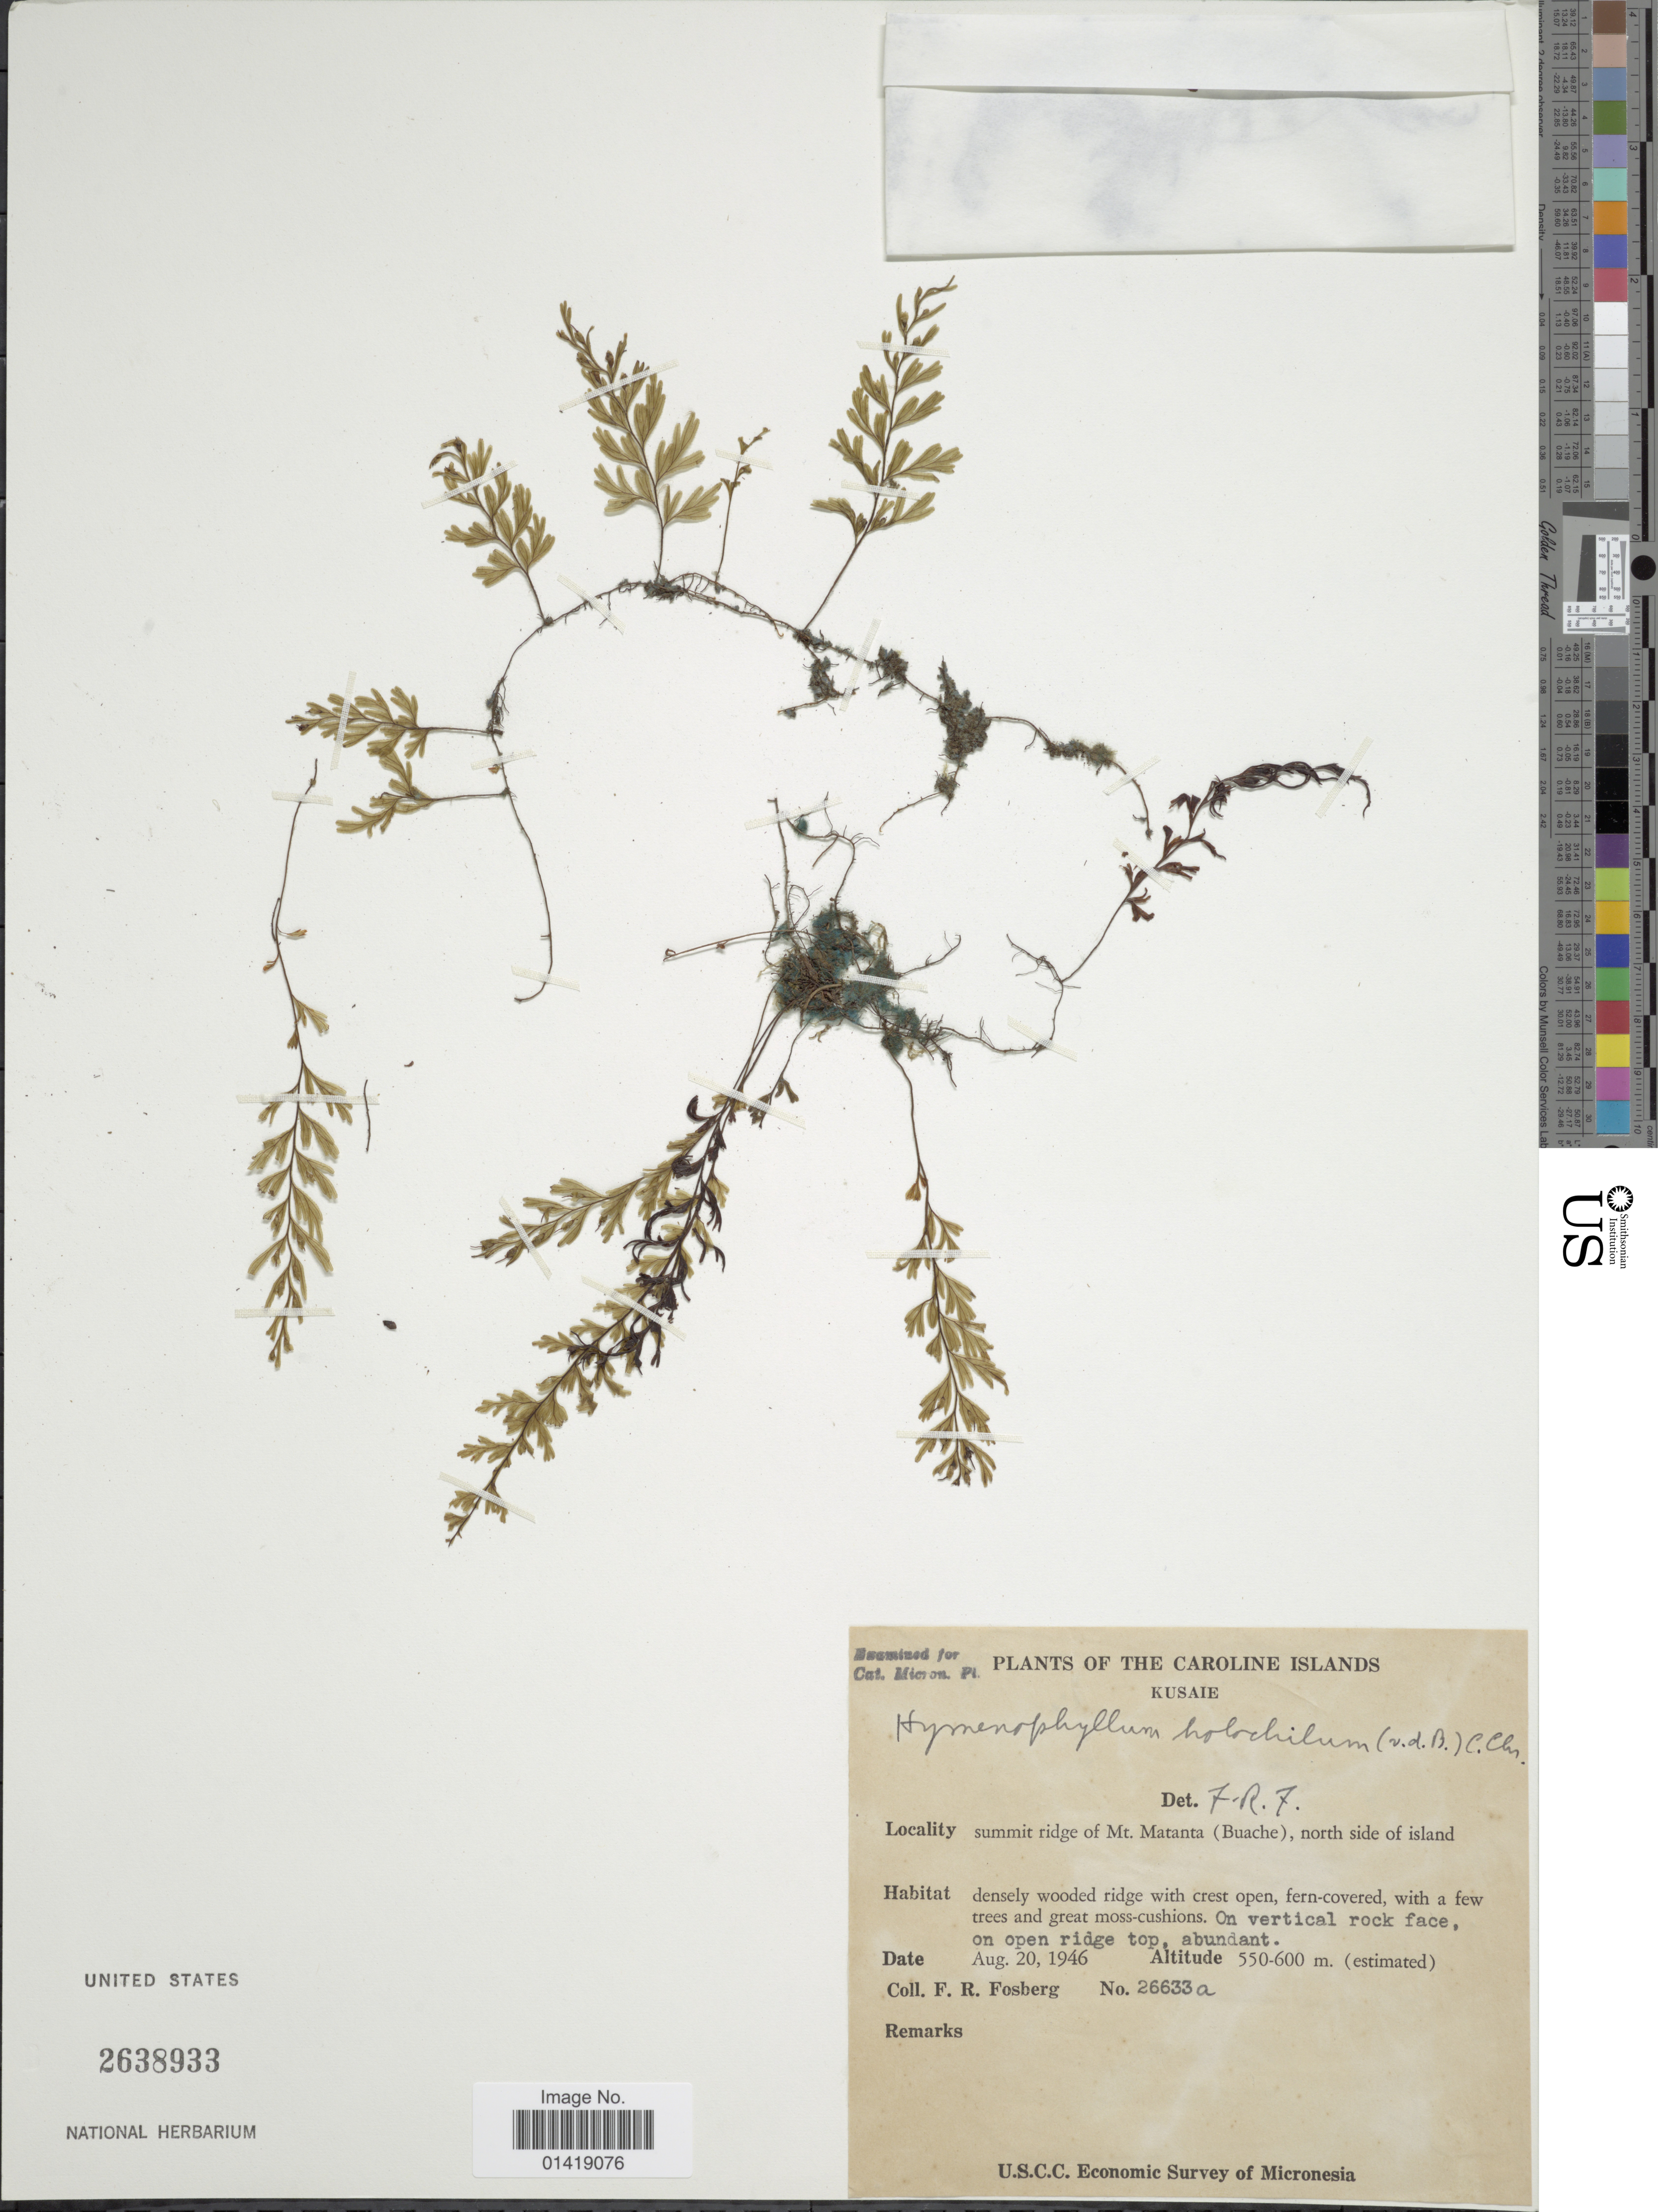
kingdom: Plantae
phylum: Tracheophyta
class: Polypodiopsida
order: Hymenophyllales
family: Hymenophyllaceae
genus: Hymenophyllum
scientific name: Hymenophyllum involucratum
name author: Copel.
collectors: F. R. Fosberg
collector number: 26633a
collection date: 1946-08-20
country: Micronesia, Federated States of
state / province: Kosrae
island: Kosrae [Kusaie]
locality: The Caroline Islands, Kusaie, summit ridge of Mt. Matanta Buache, north side of island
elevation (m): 550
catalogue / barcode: US 2638933